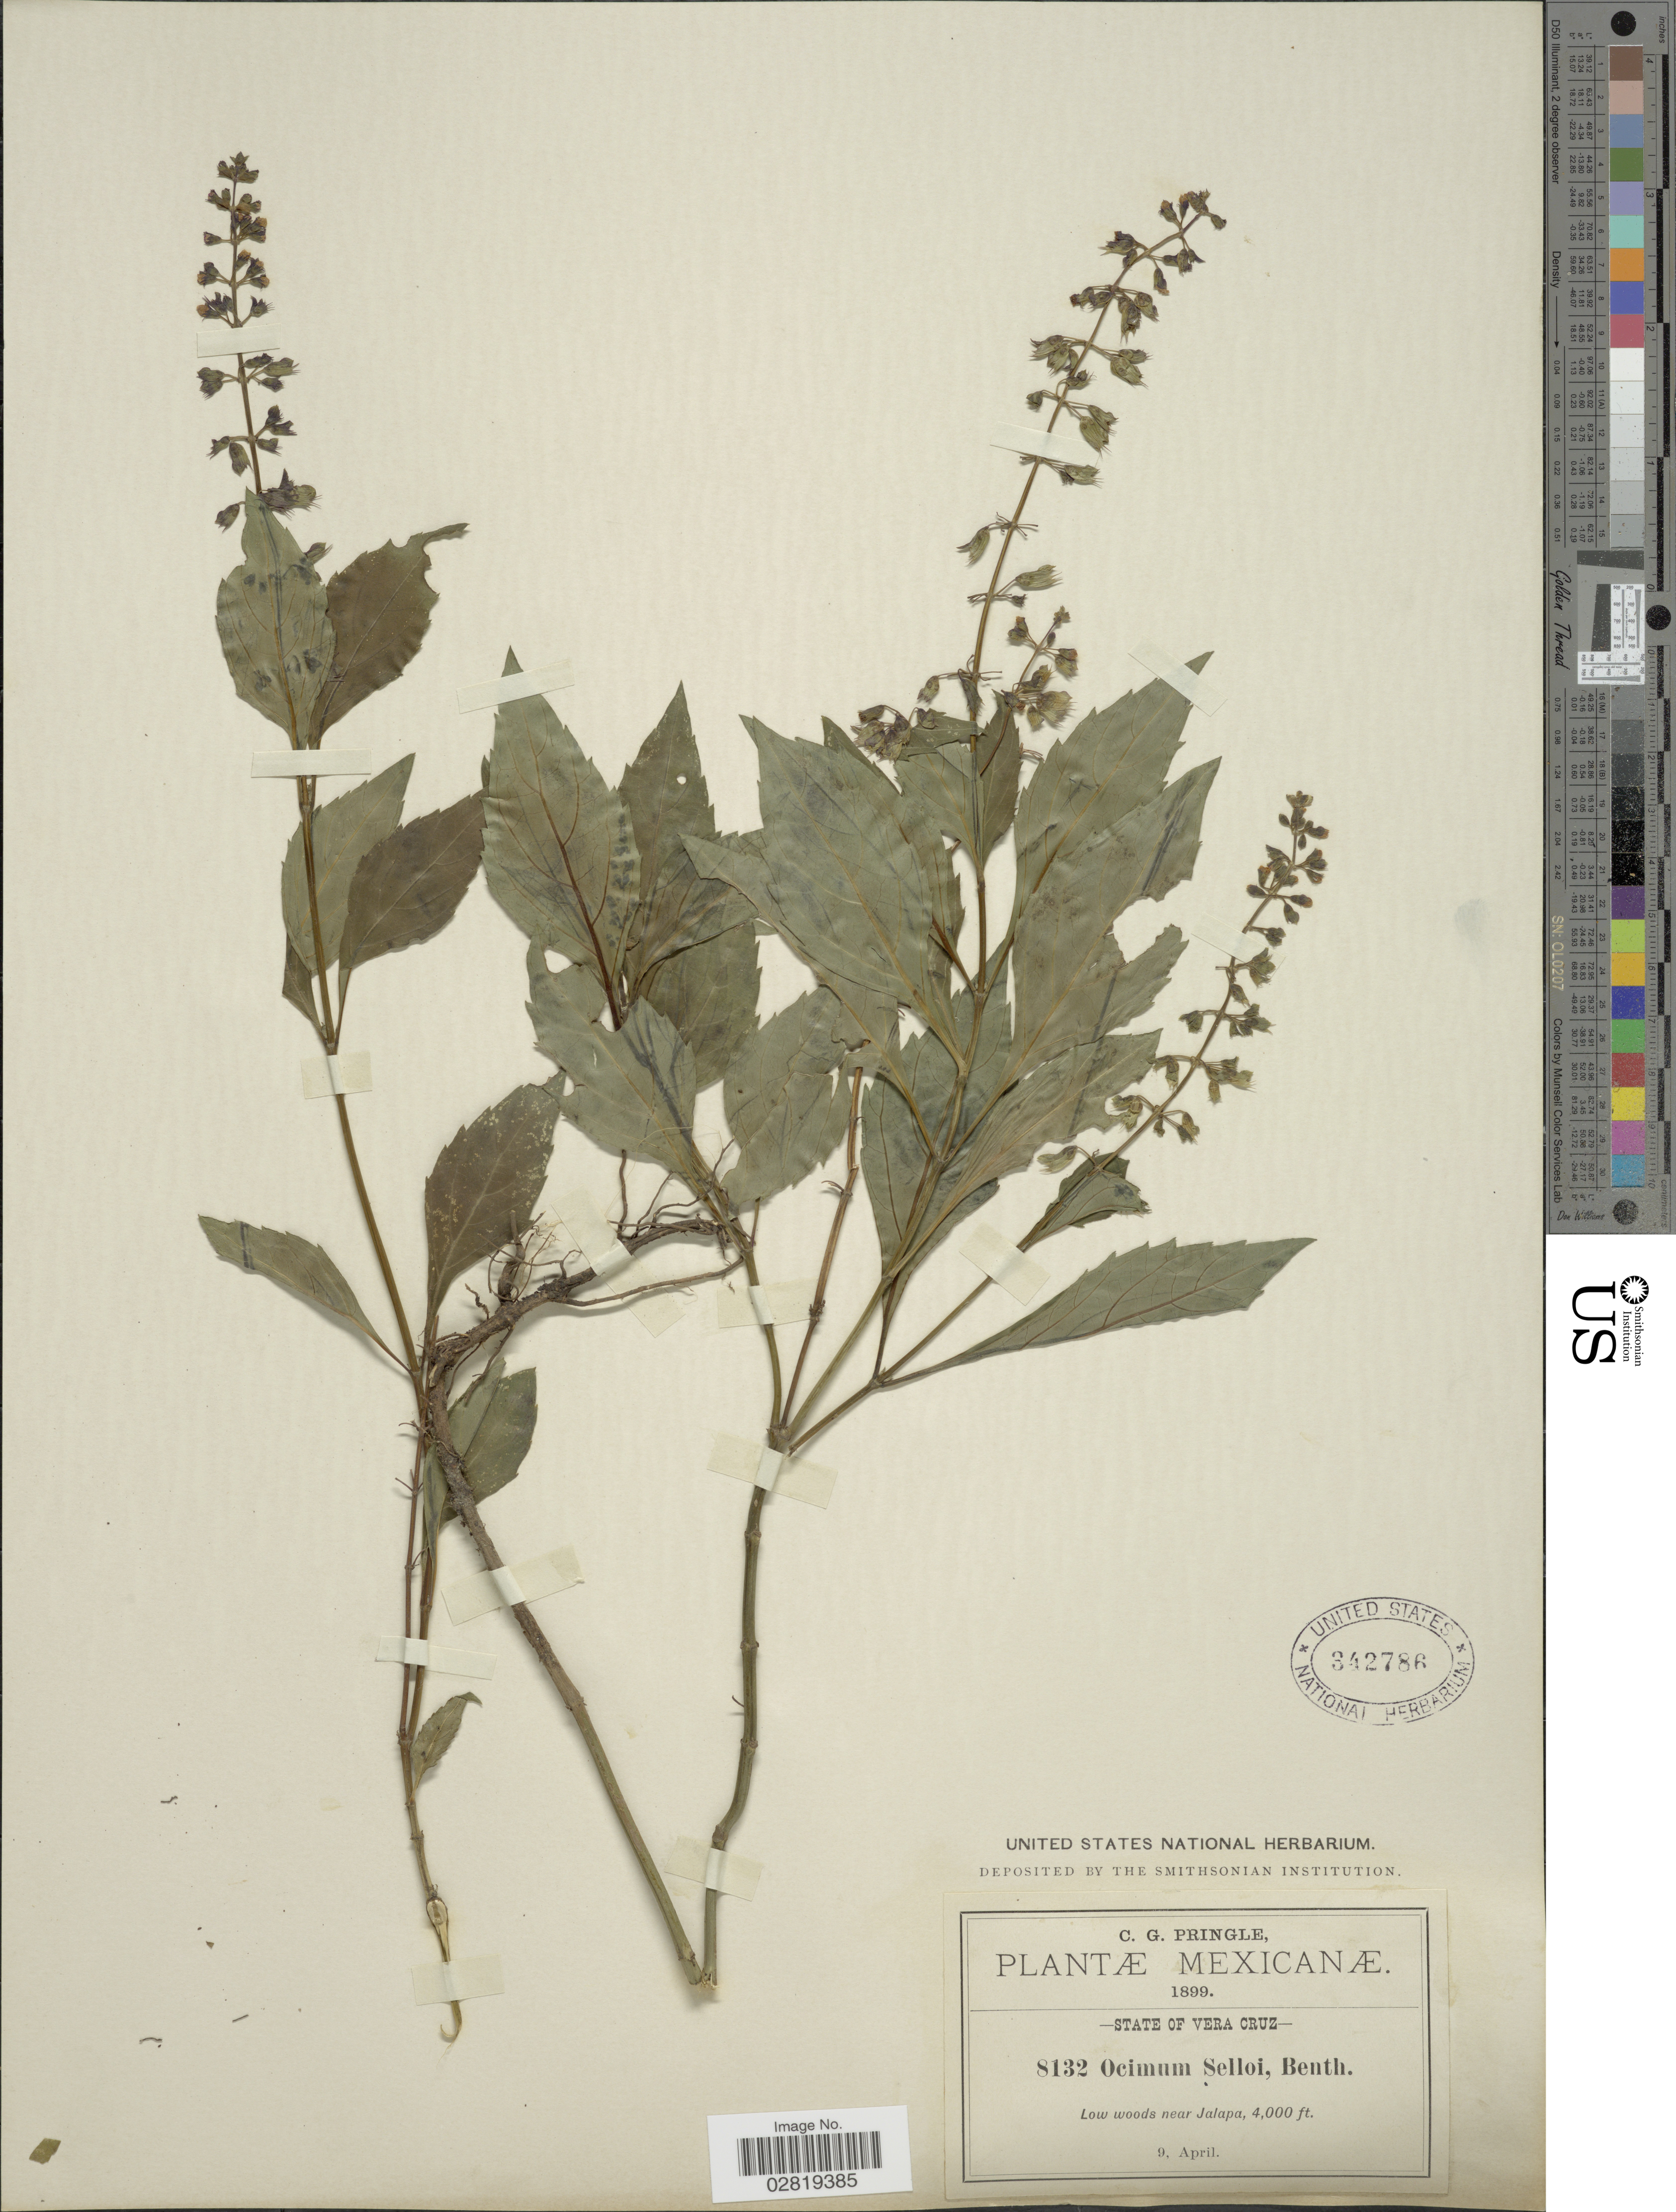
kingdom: Plantae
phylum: Tracheophyta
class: Magnoliopsida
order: Lamiales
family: Lamiaceae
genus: Ocimum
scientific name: Ocimum selloi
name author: Benth.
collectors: C. G. Pringle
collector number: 8132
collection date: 1899-04-09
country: Mexico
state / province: Veracruz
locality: Low woods near Jalapa.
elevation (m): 1219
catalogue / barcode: US 342786